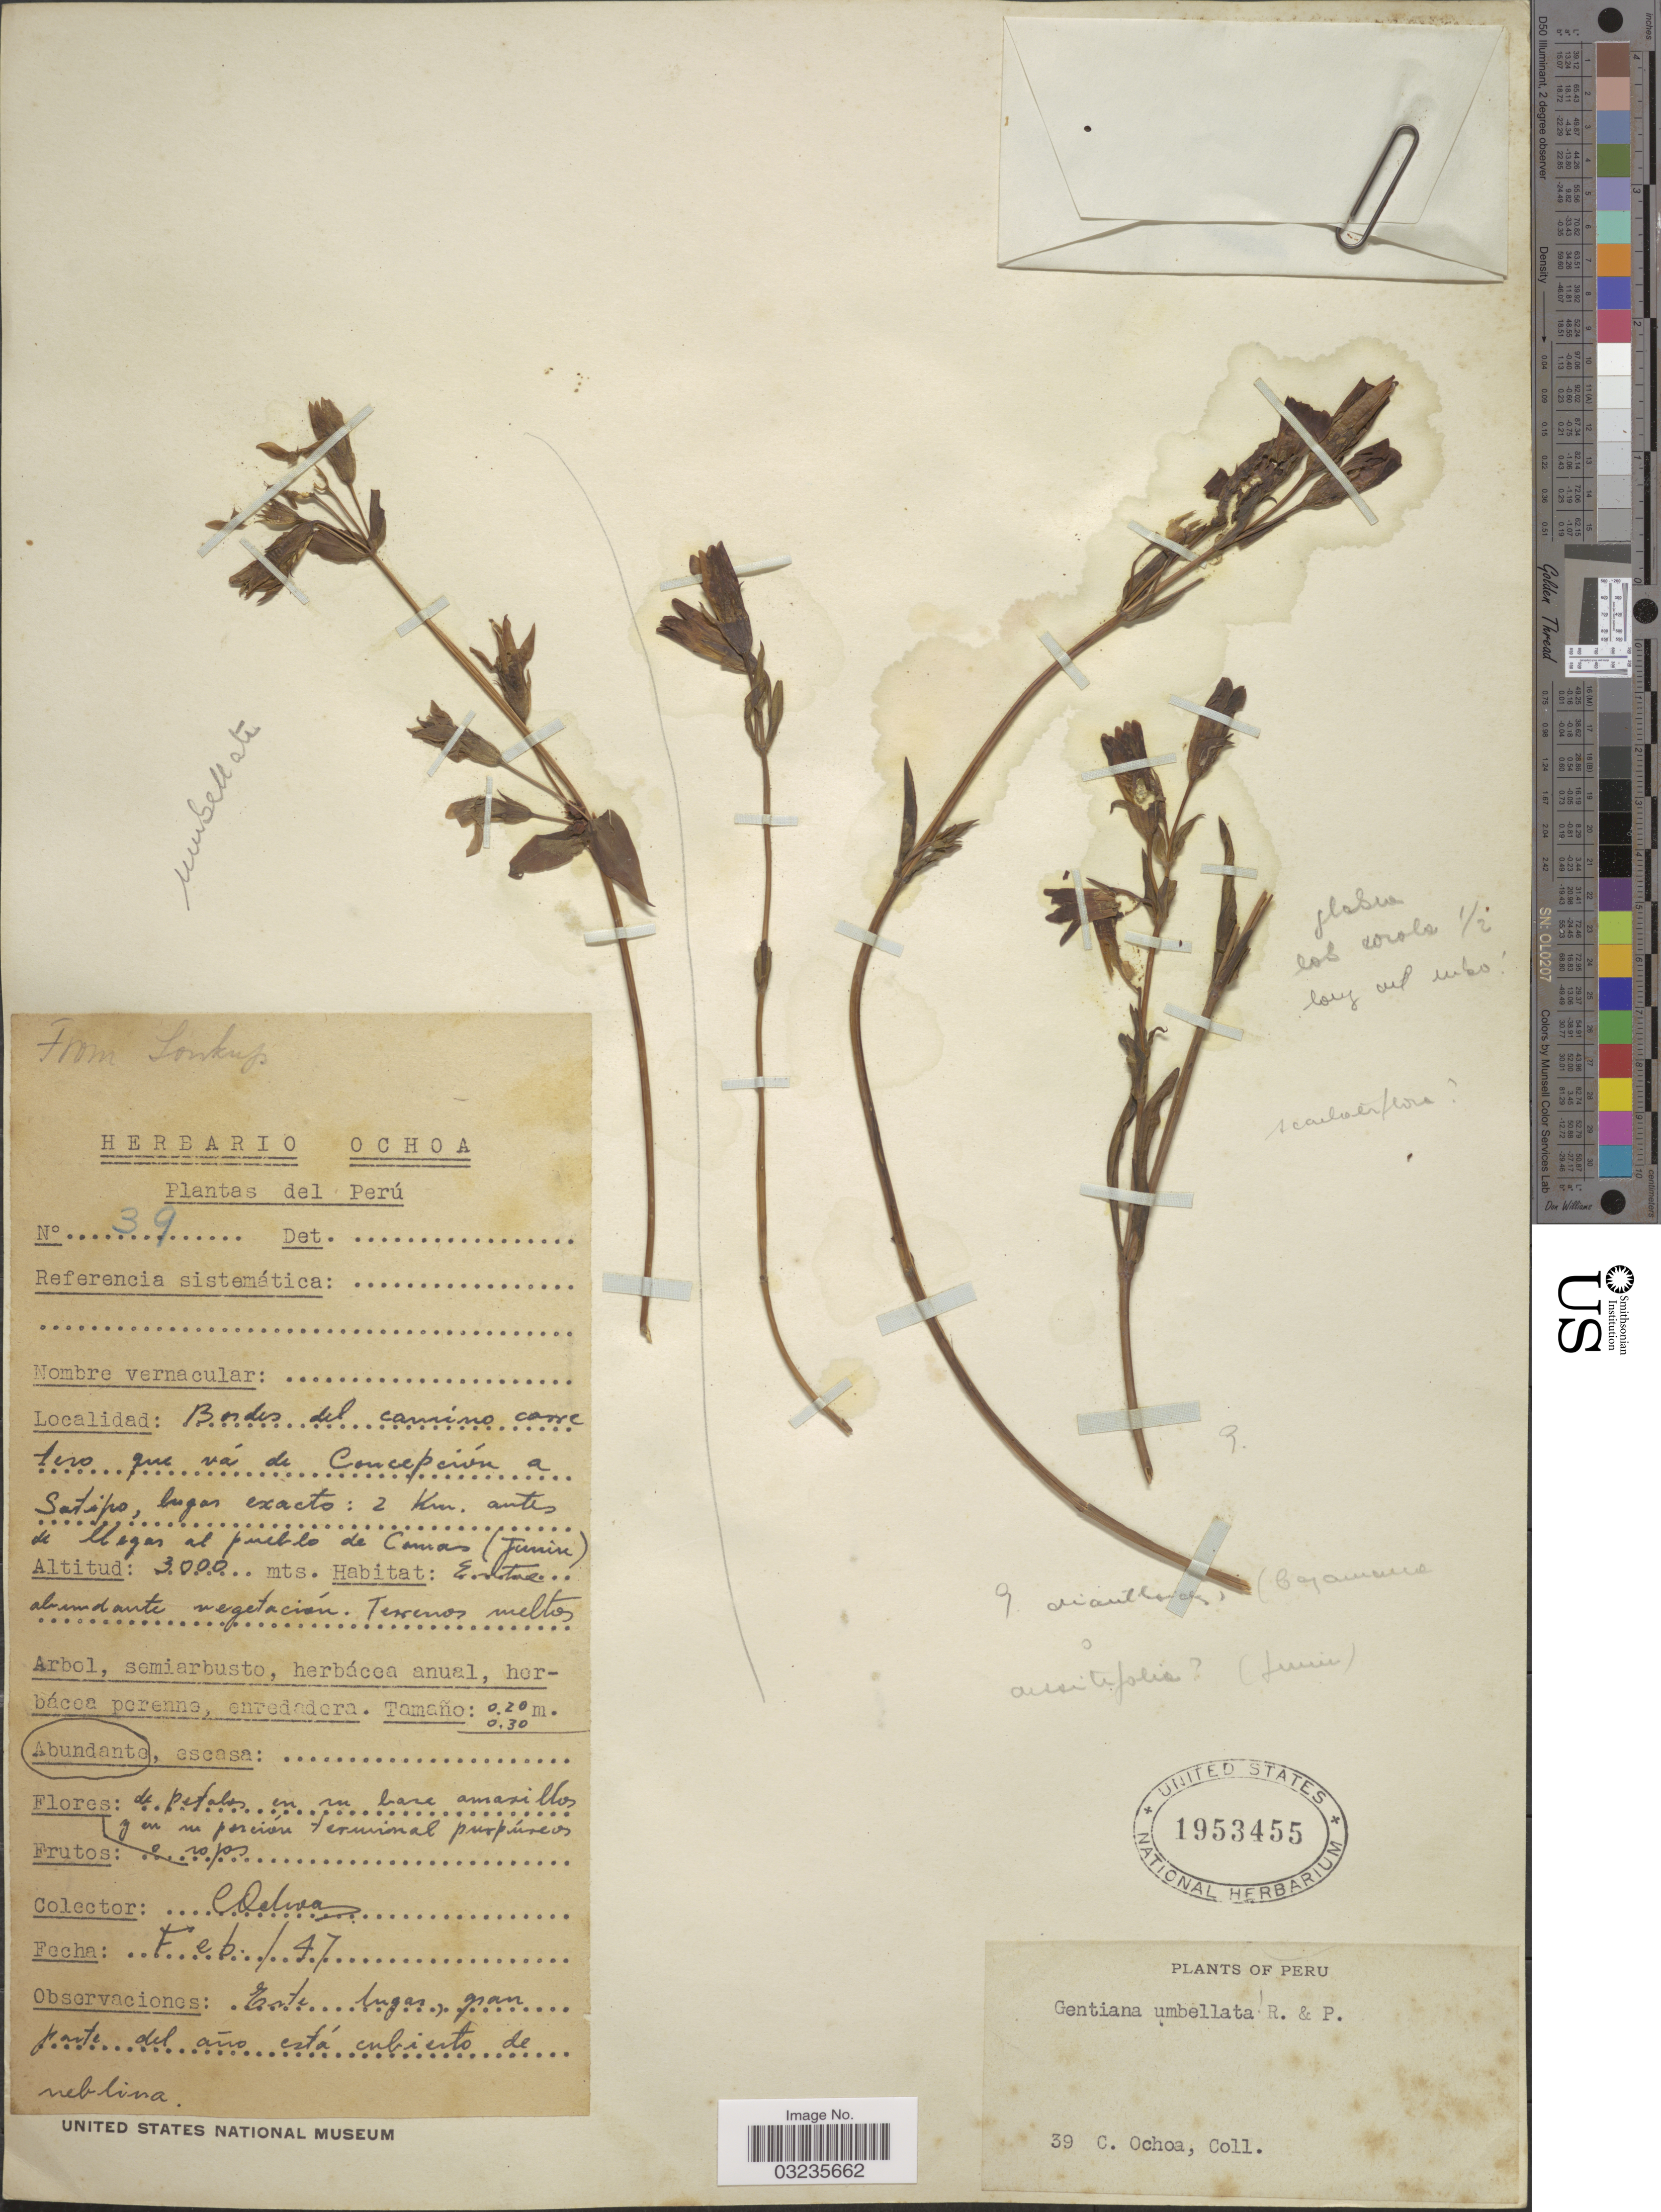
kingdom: Plantae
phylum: Tracheophyta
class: Magnoliopsida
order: Gentianales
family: Gentianaceae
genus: Gentianella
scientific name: Gentianella sp.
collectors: C. Ochoa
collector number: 39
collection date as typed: Transcribed d/m/y: /2/47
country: Peru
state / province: Junín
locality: Bordes del camino carretera que vá de Concepción a Satipo, lugar exacto: 2 km. antes de llegar al pueblo de Comas (Junín)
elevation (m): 3000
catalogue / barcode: US 1953455